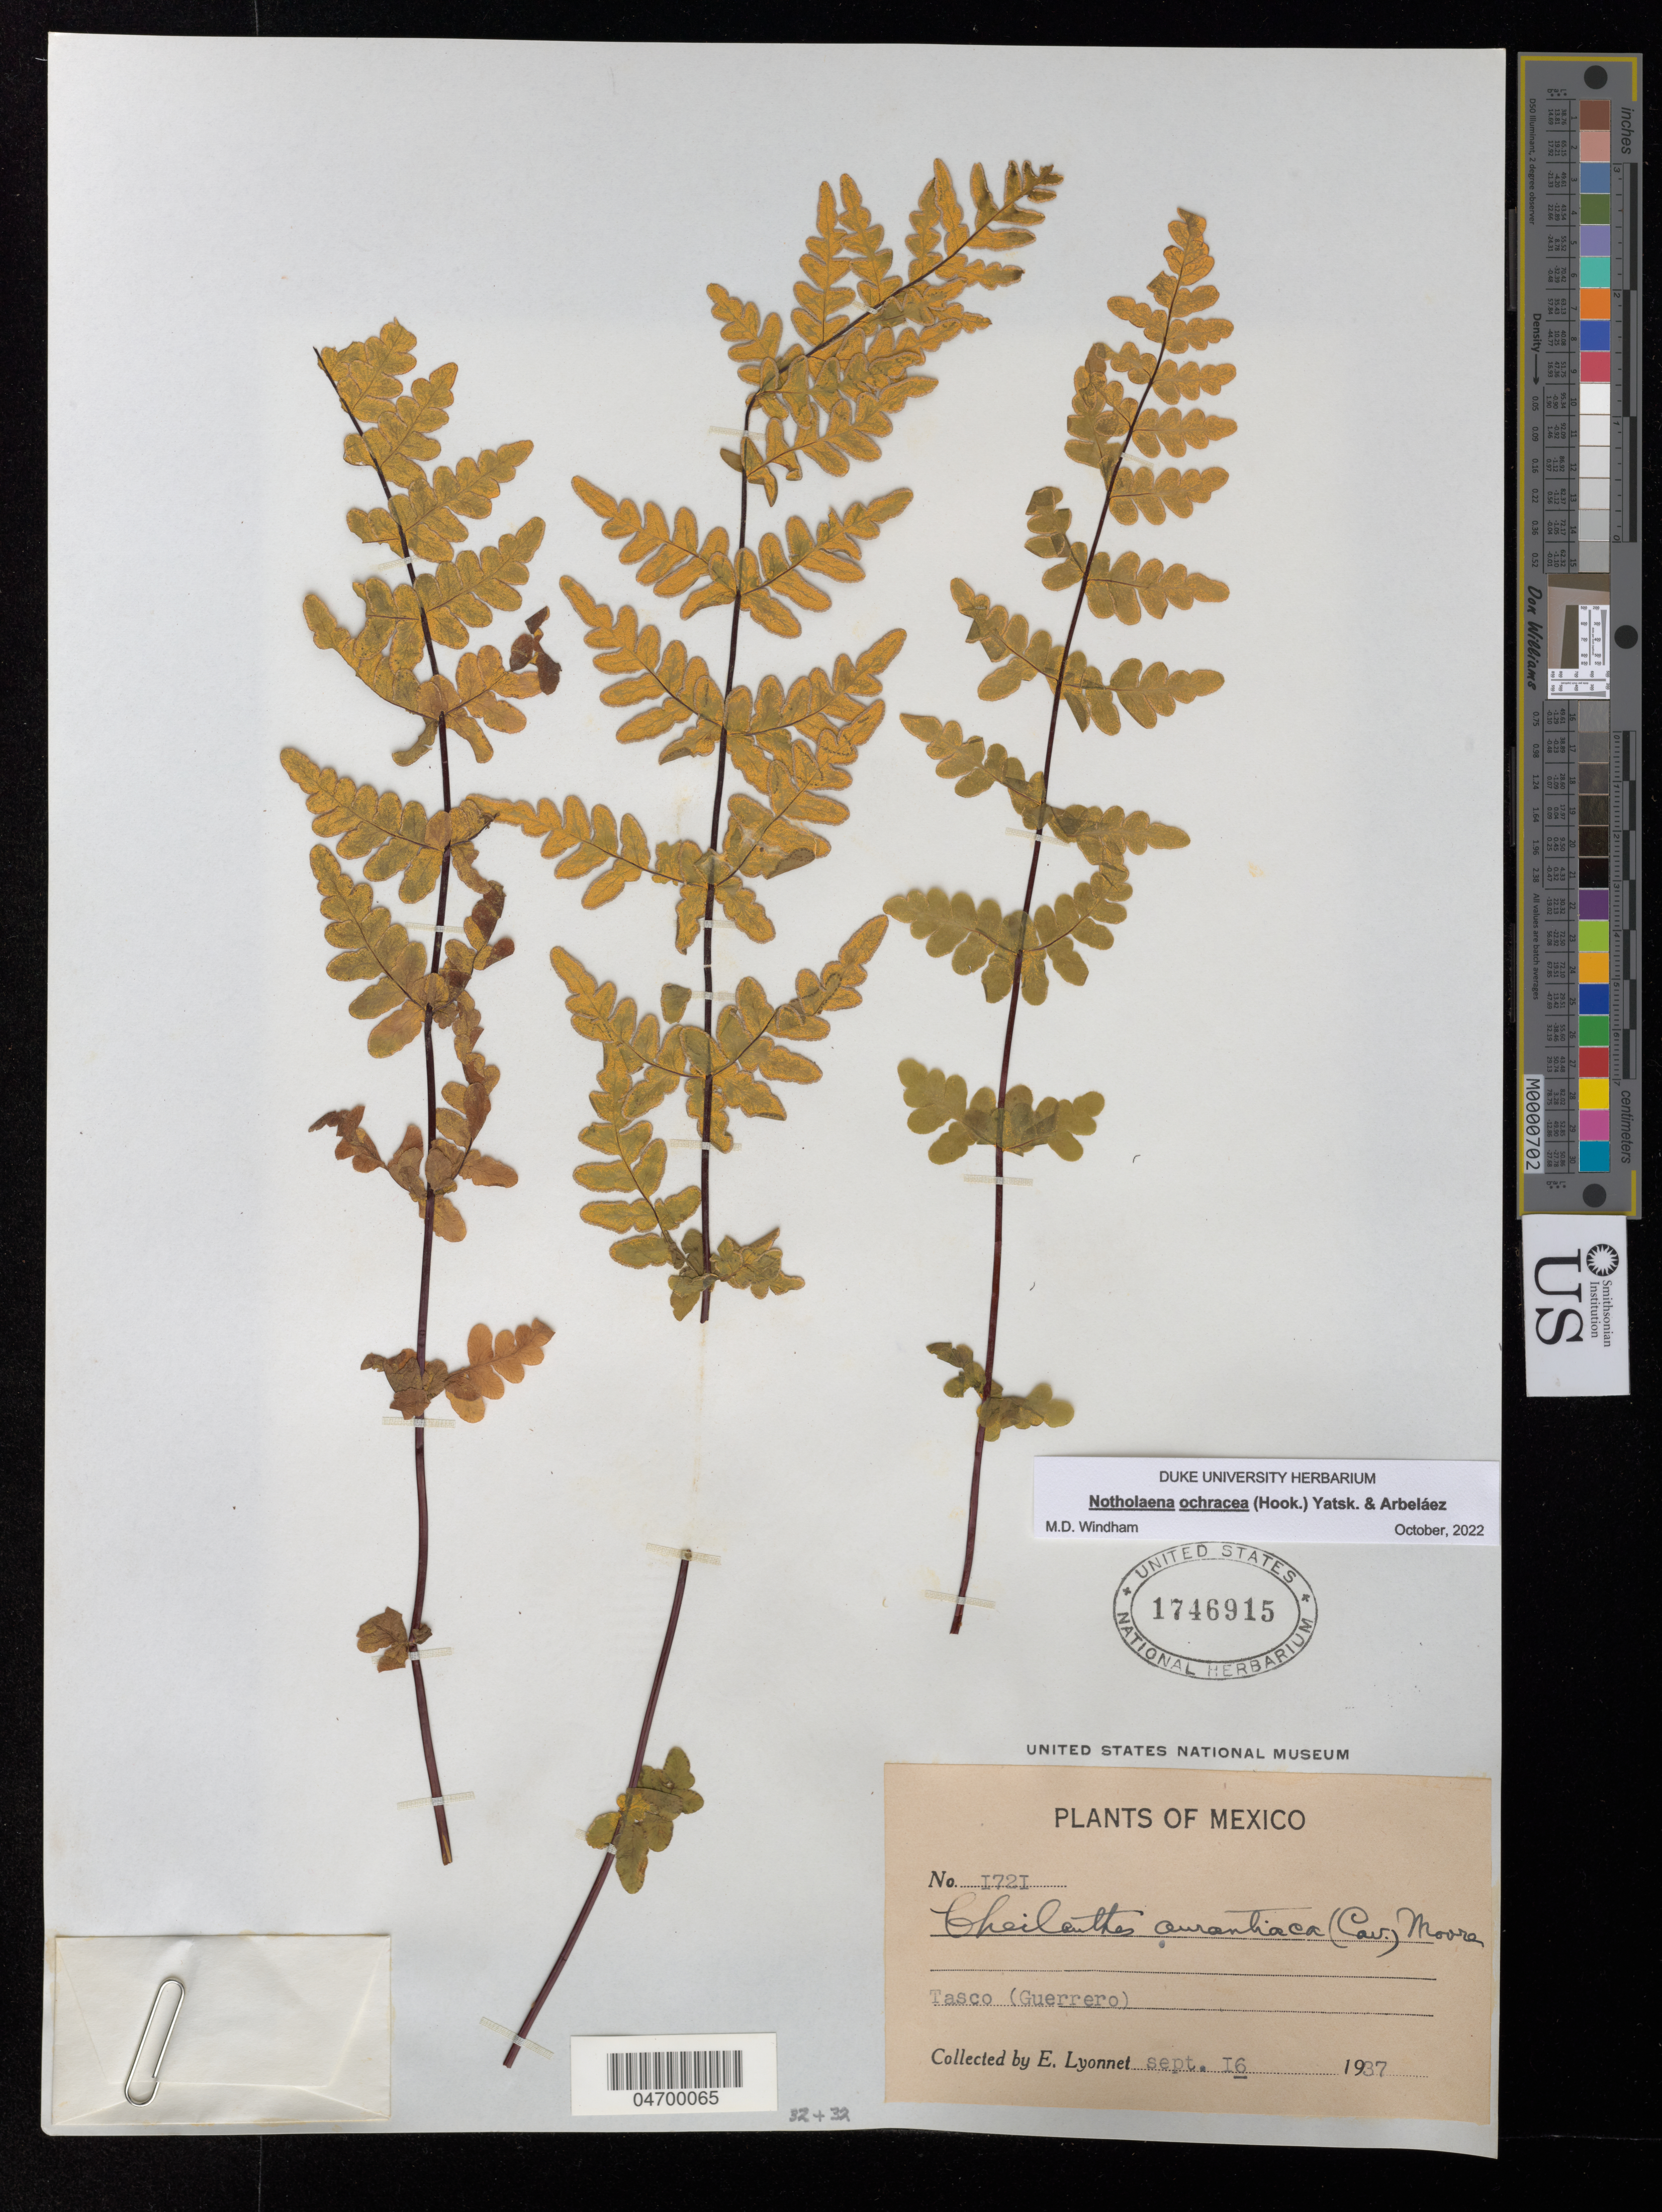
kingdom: Plantae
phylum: Tracheophyta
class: Polypodiopsida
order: Polypodiales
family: Pteridaceae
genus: Notholaena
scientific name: Notholaena ochracea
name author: (Hook.) Yatsk. & Arbaláez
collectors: E. Lyonnet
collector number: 1721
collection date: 1937-09-16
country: Mexico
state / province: Guerrero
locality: Tasco.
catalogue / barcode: US 1746915